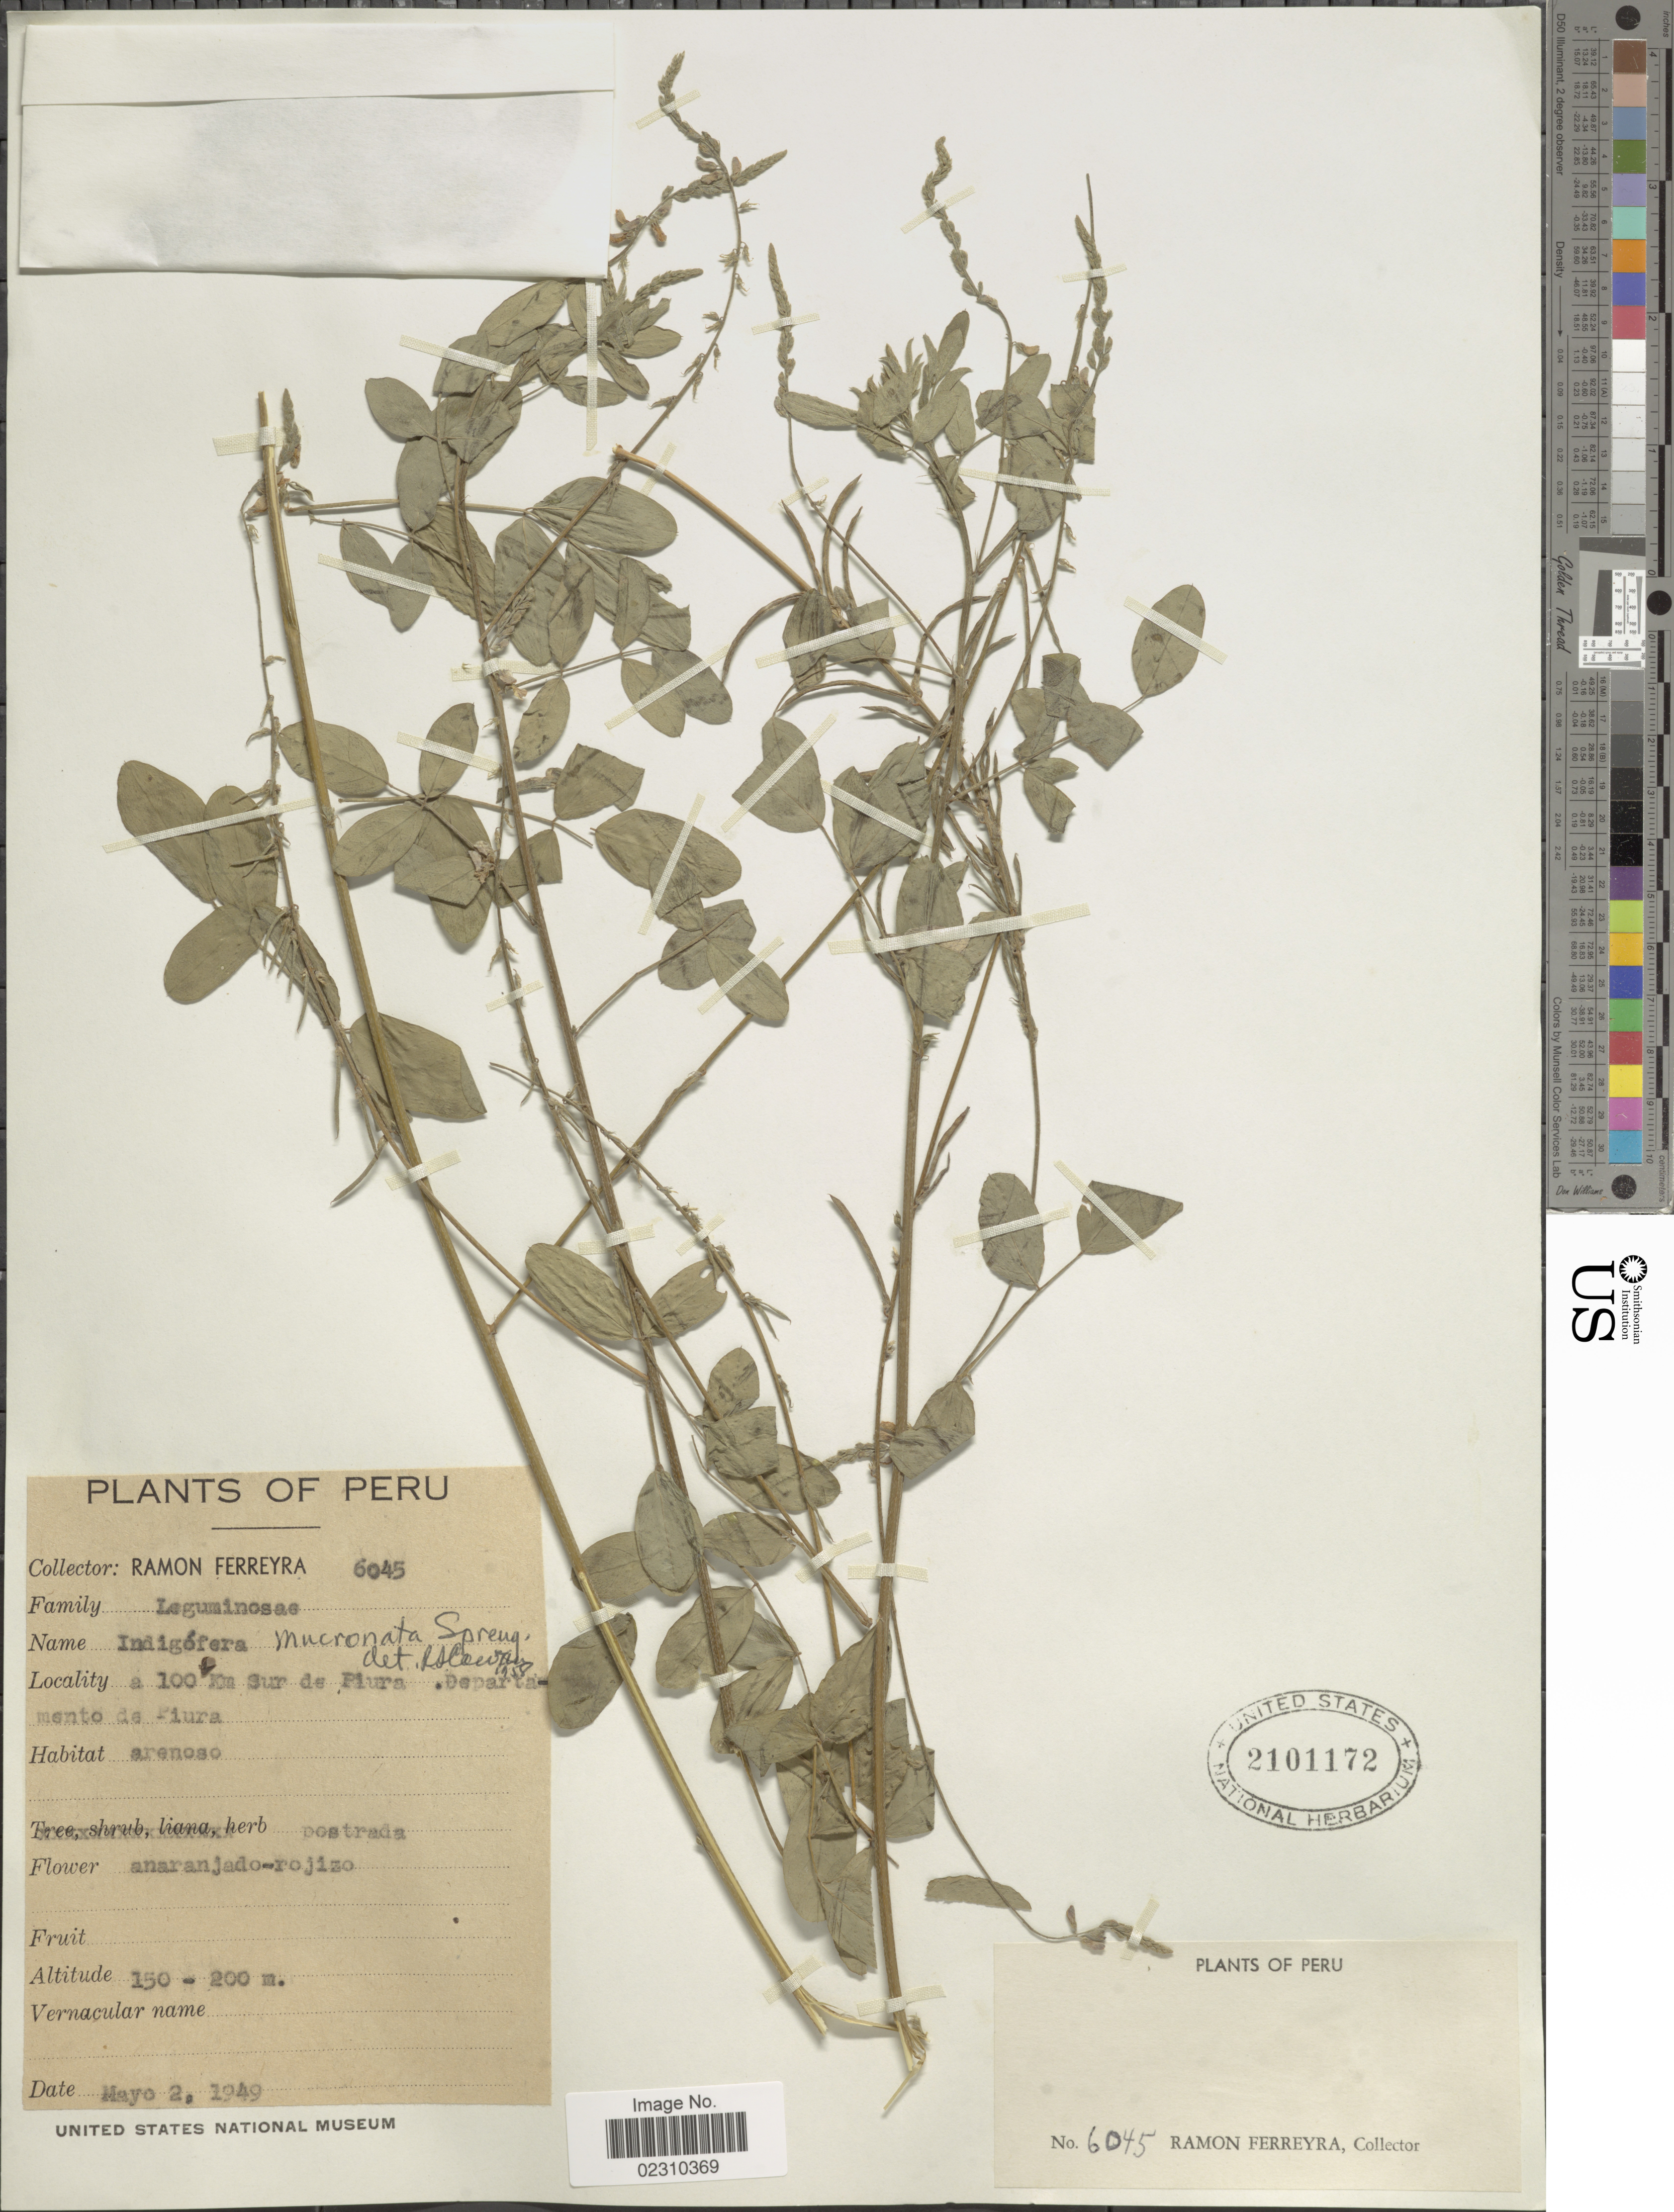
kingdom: Plantae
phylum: Tracheophyta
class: Magnoliopsida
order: Fabales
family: Fabaceae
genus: Indigofera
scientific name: Indigofera mucronata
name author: Lam.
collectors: R. A. Ferreyra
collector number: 6045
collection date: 1949-05-02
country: Peru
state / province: Piura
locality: A 100 Km Sur de Piura. Departamento de Piura.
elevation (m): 150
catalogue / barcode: US 2101172